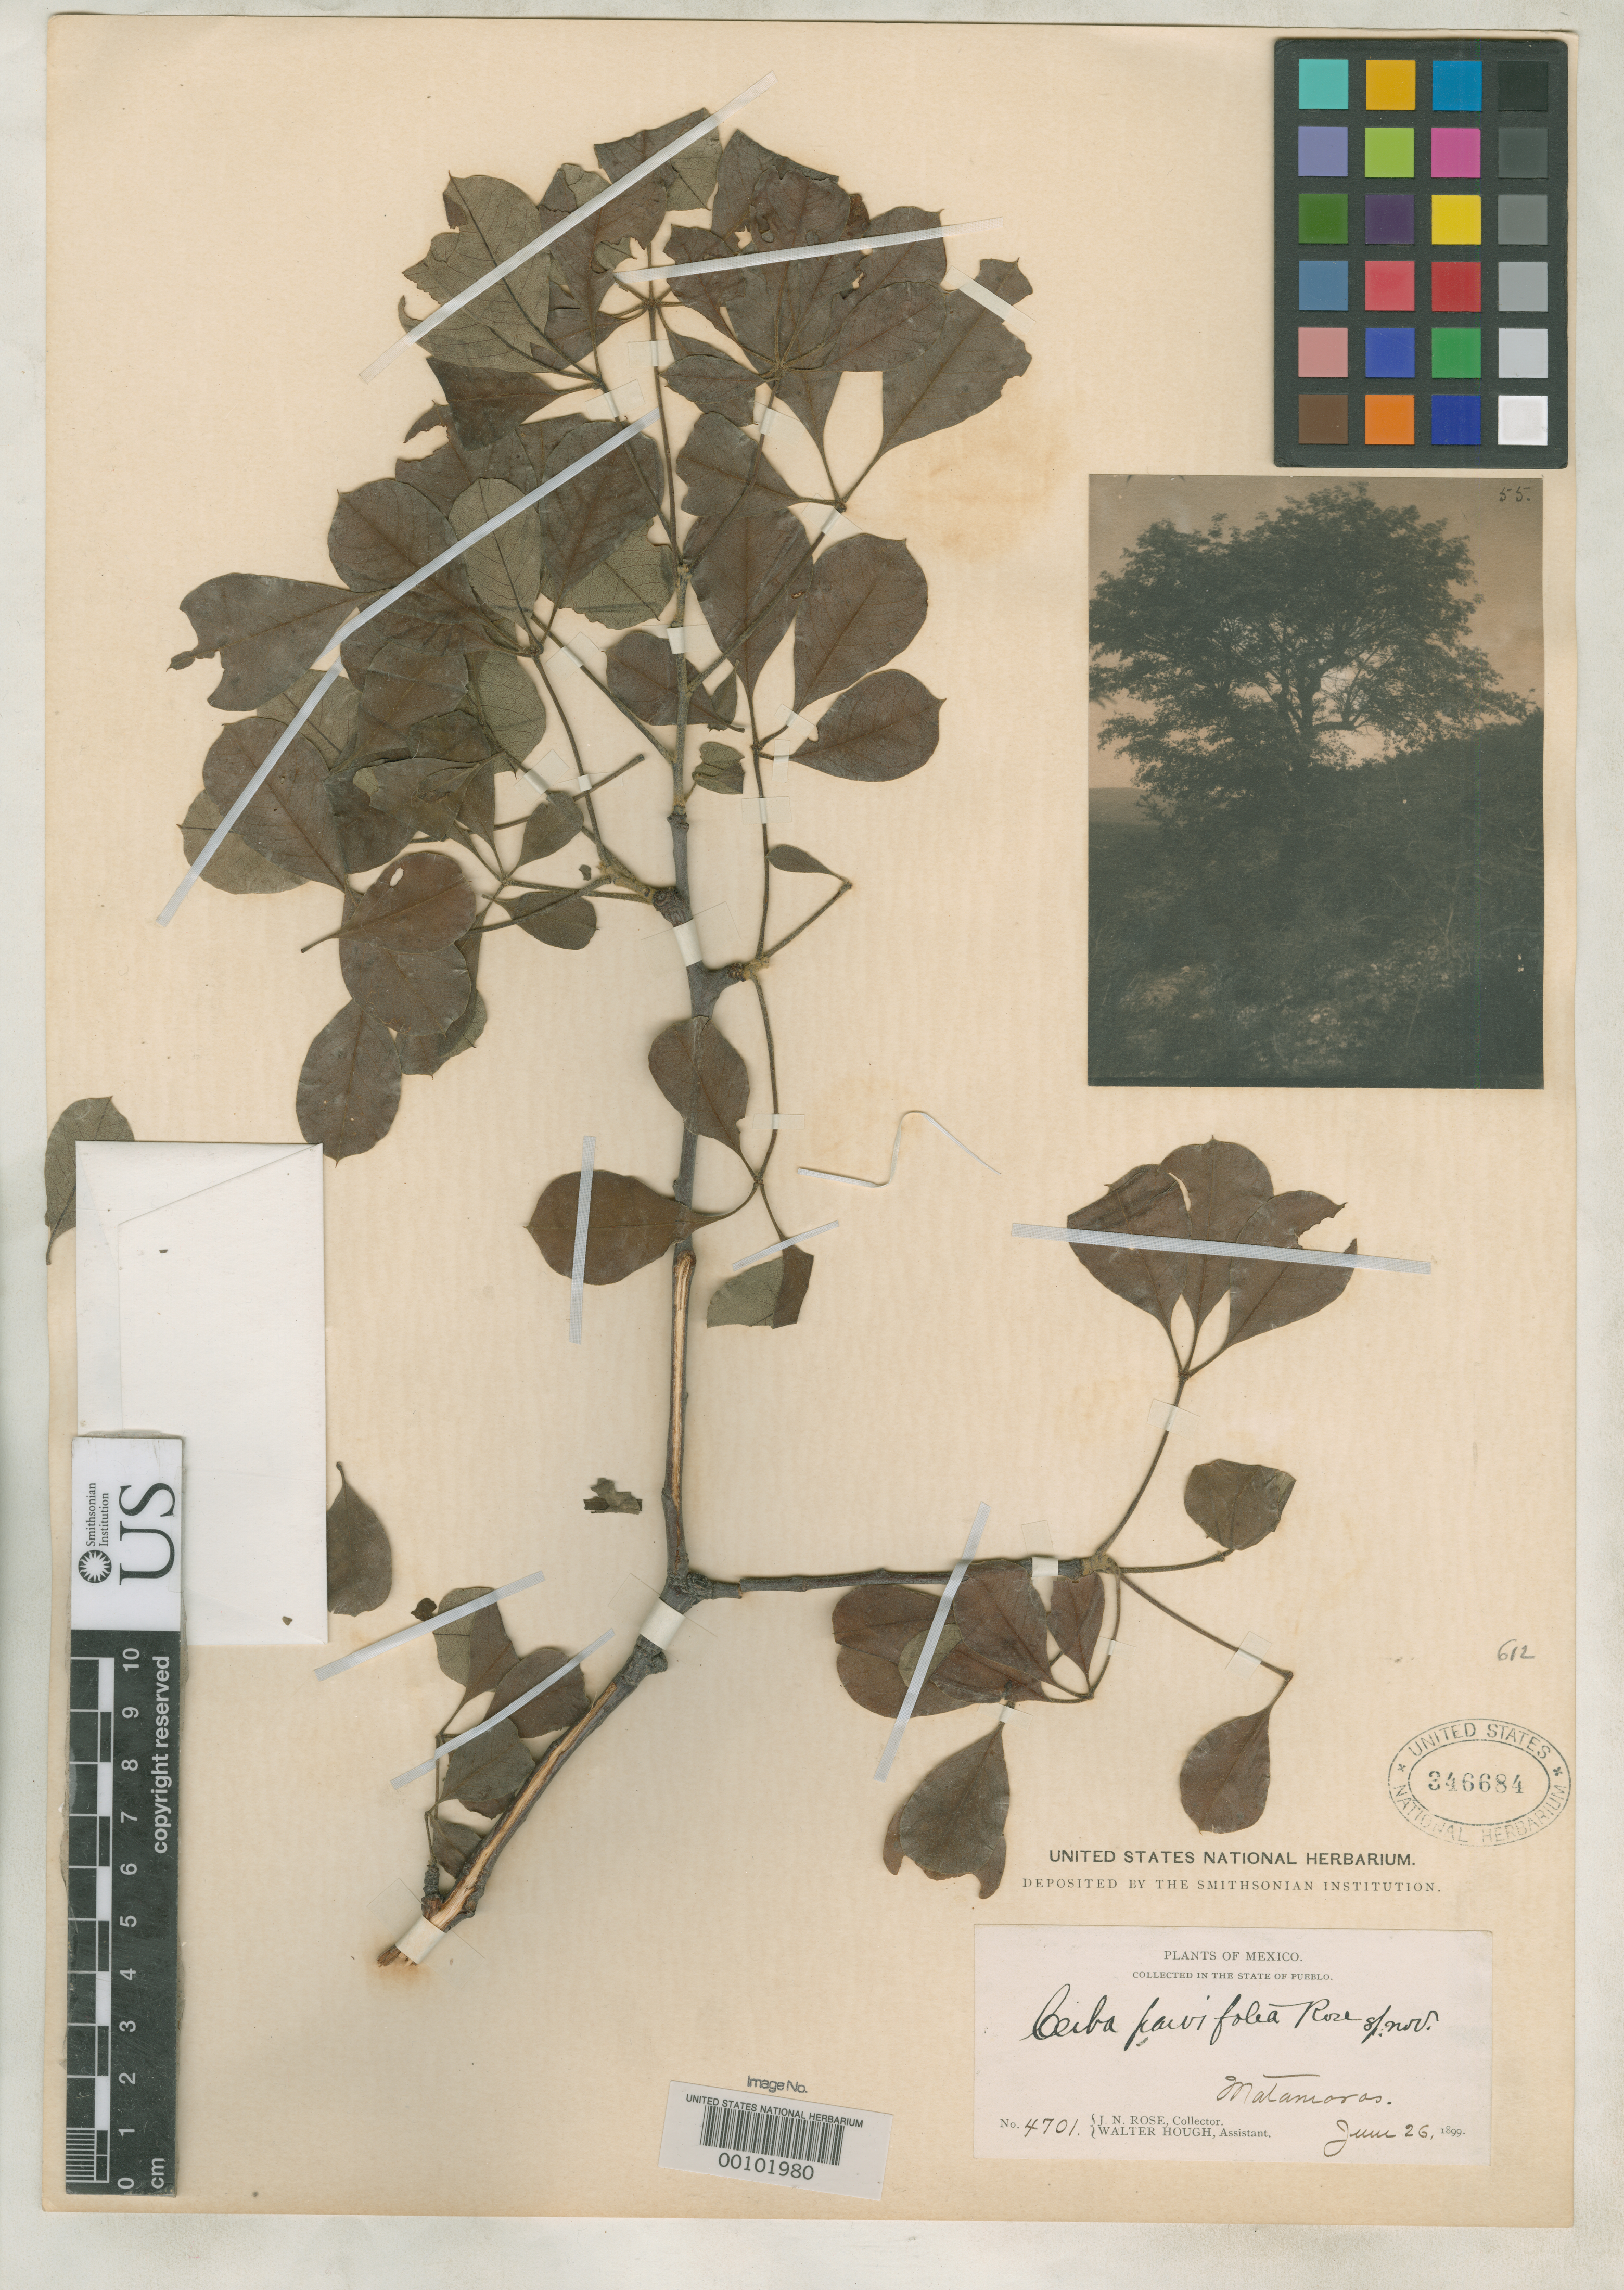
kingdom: Plantae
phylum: Tracheophyta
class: Magnoliopsida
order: Malvales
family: Malvaceae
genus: Ceiba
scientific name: Ceiba parvifolia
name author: Rose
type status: Holotype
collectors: J. N. Rose & W. Hough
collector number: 4701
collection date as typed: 26 Jun 1899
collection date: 1899-06-26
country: Mexico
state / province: Puebla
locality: Izucar de Matamoros.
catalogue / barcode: US 346684